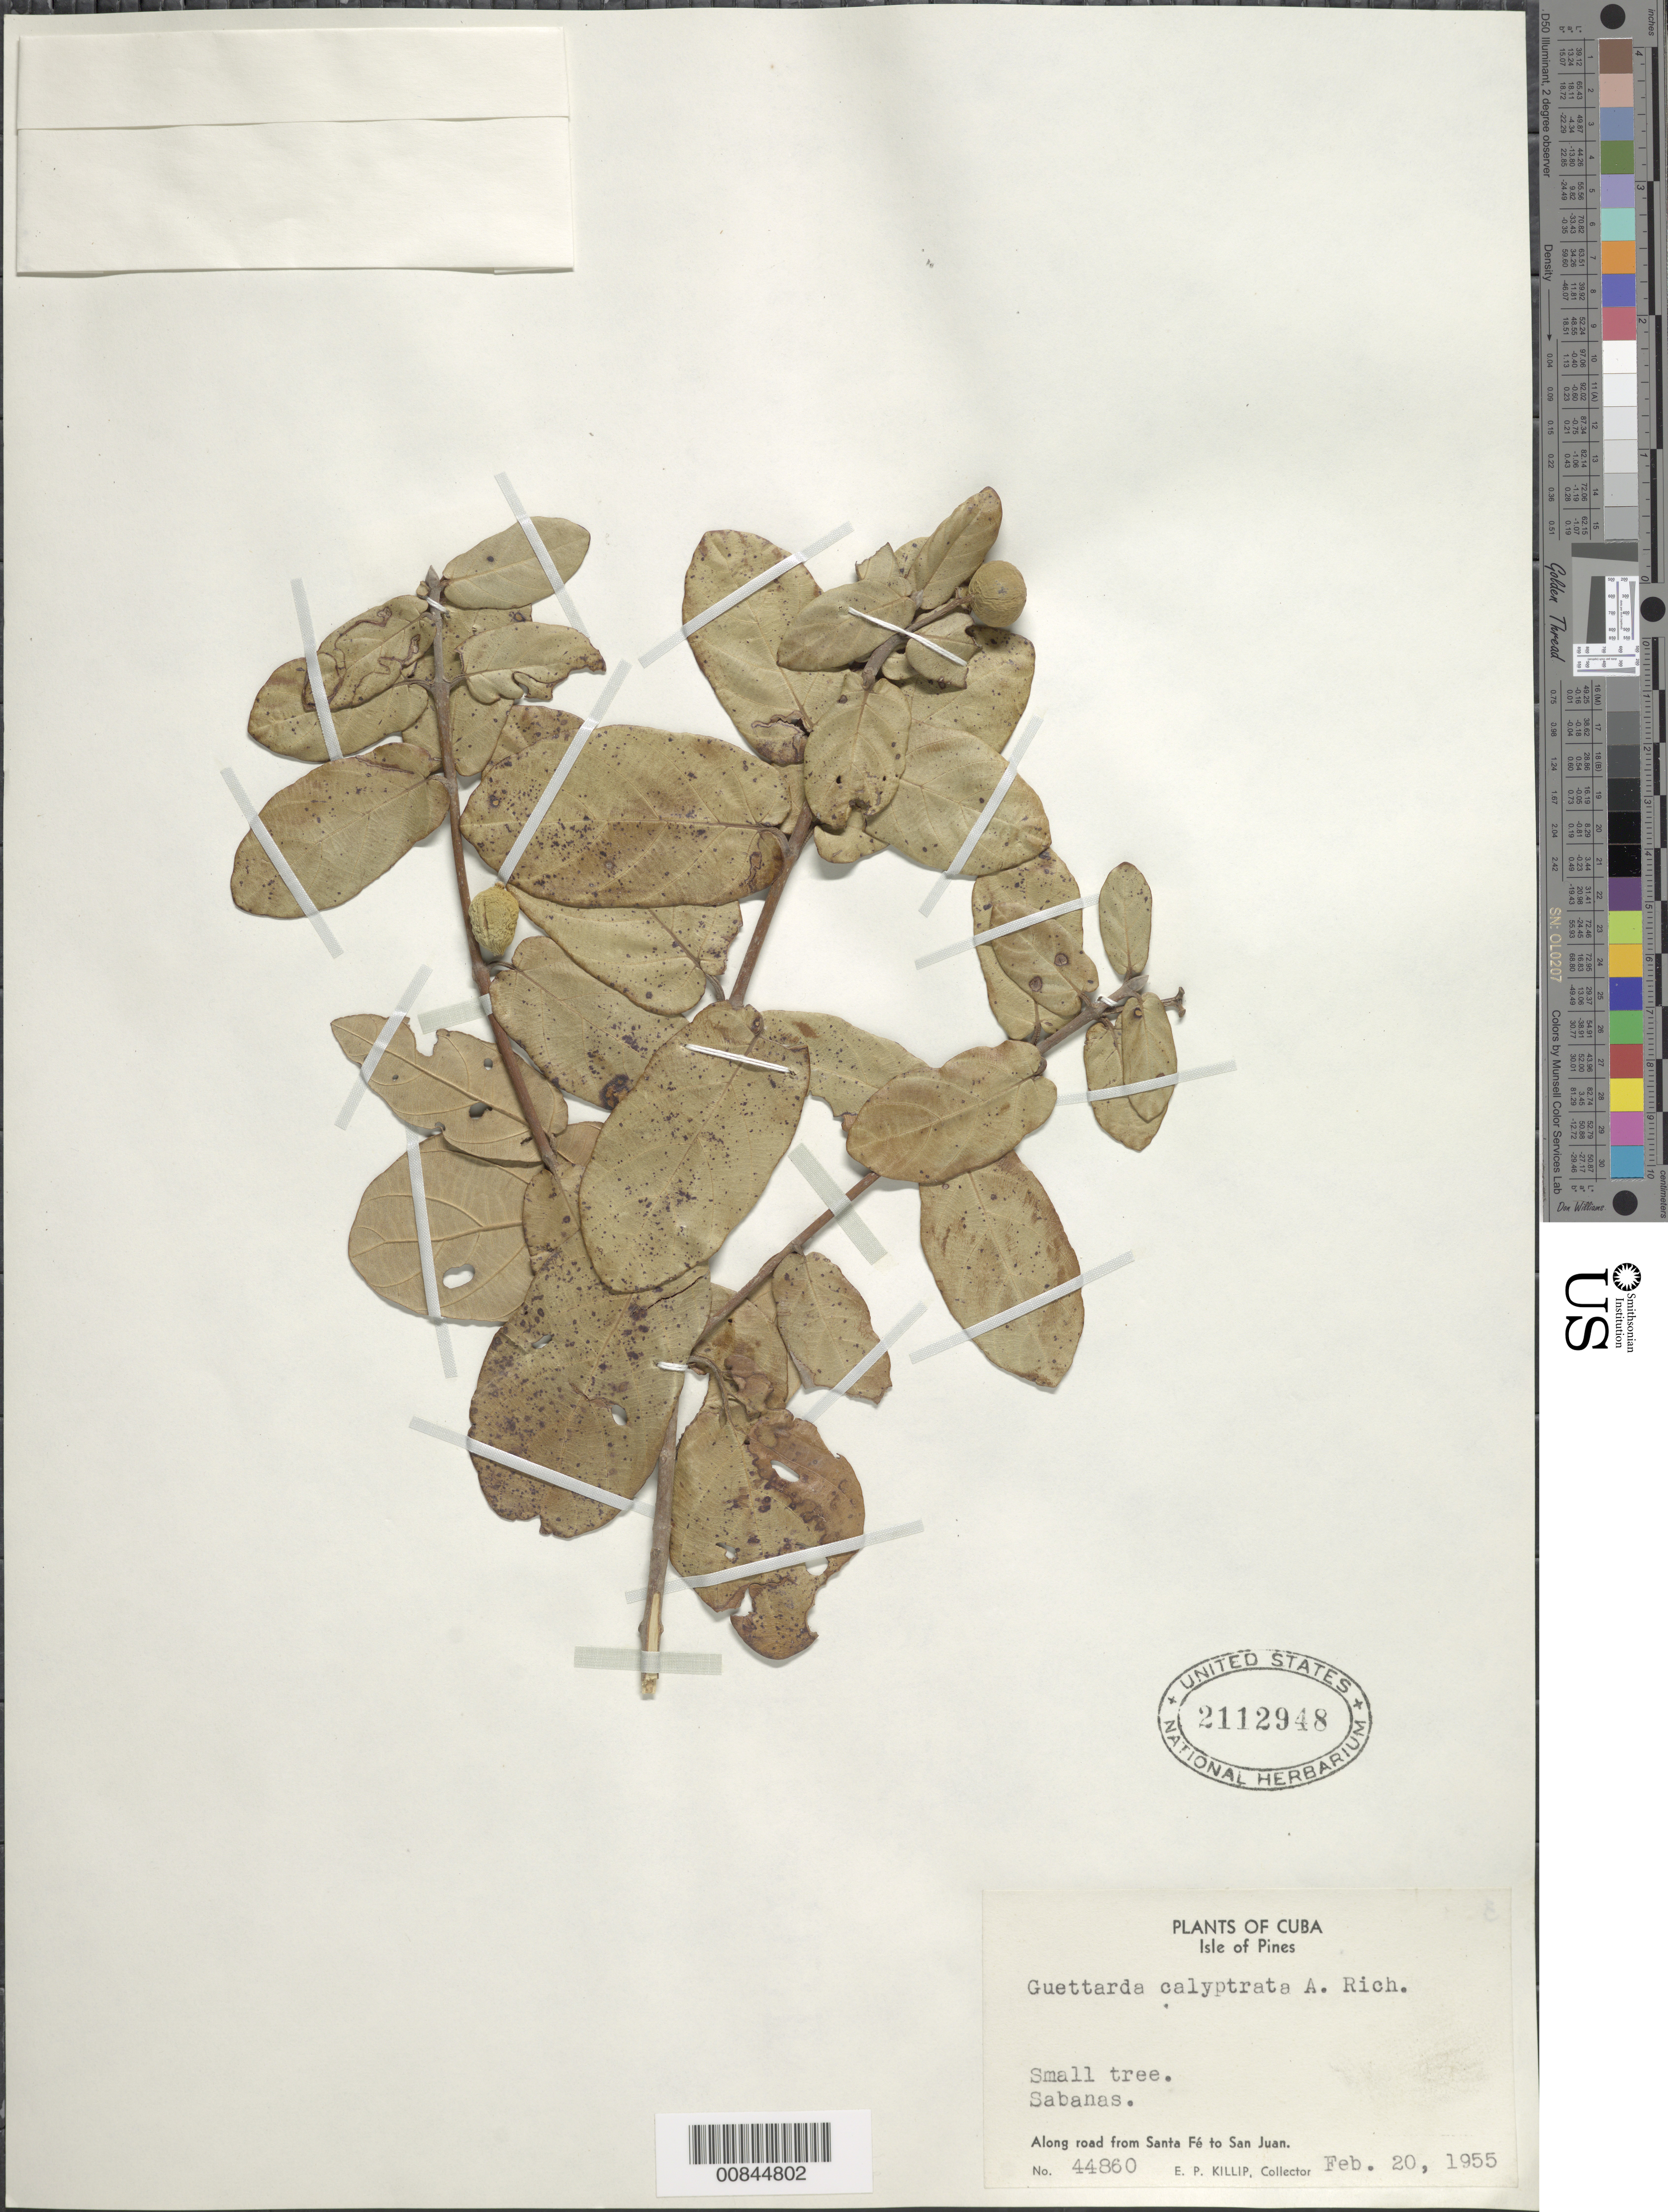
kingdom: Plantae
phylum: Tracheophyta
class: Magnoliopsida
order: Gentianales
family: Rubiaceae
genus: Guettarda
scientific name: Guettarda calyptrata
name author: A. Rich.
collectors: E. P. Killip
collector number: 44860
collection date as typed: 20 Feb 1955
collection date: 1955-02-20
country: Cuba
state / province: Isla de La Juventud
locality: Along road from Santa Fé to San Juan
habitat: Along road. Sabanas.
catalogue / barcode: US 2112948